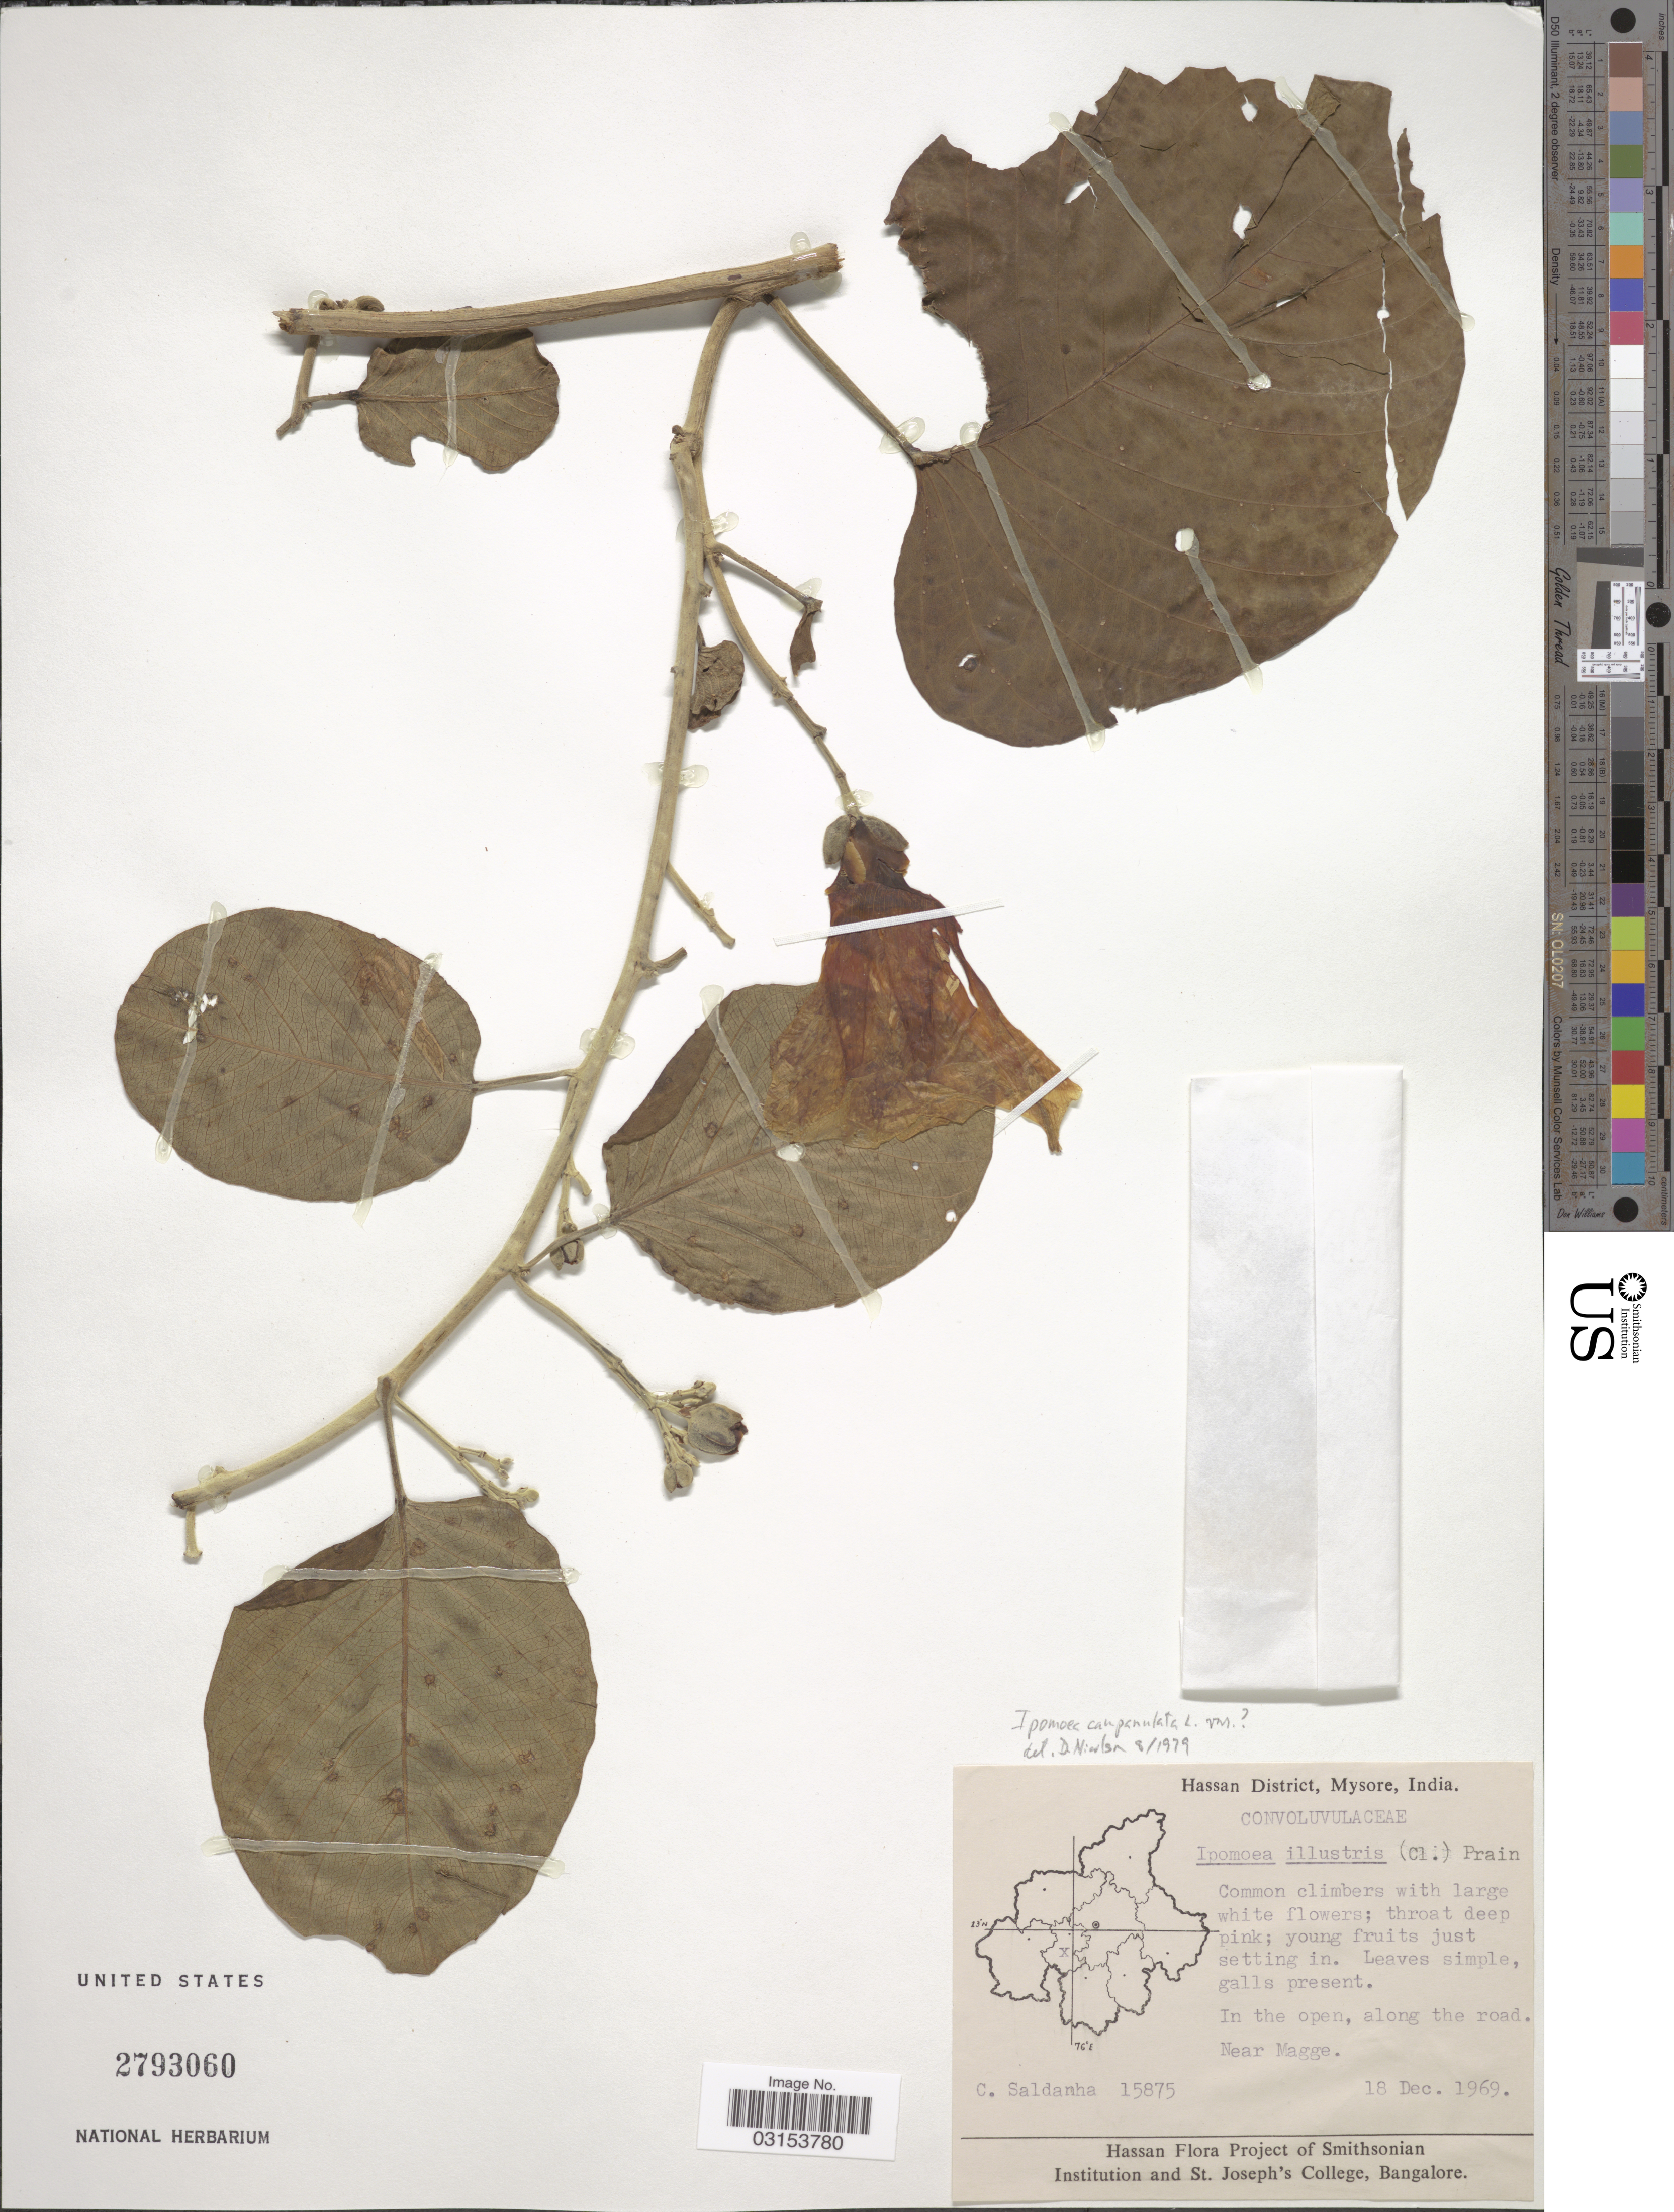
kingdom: Plantae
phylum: Tracheophyta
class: Magnoliopsida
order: Solanales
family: Convolvulaceae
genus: Ipomoea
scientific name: Ipomoea campanulata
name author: L.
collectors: C. Saldanha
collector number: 15875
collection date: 1969-12-18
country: India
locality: Hassan District, Mysore. In the open, along the road. Near Magge.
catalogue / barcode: US 2793060